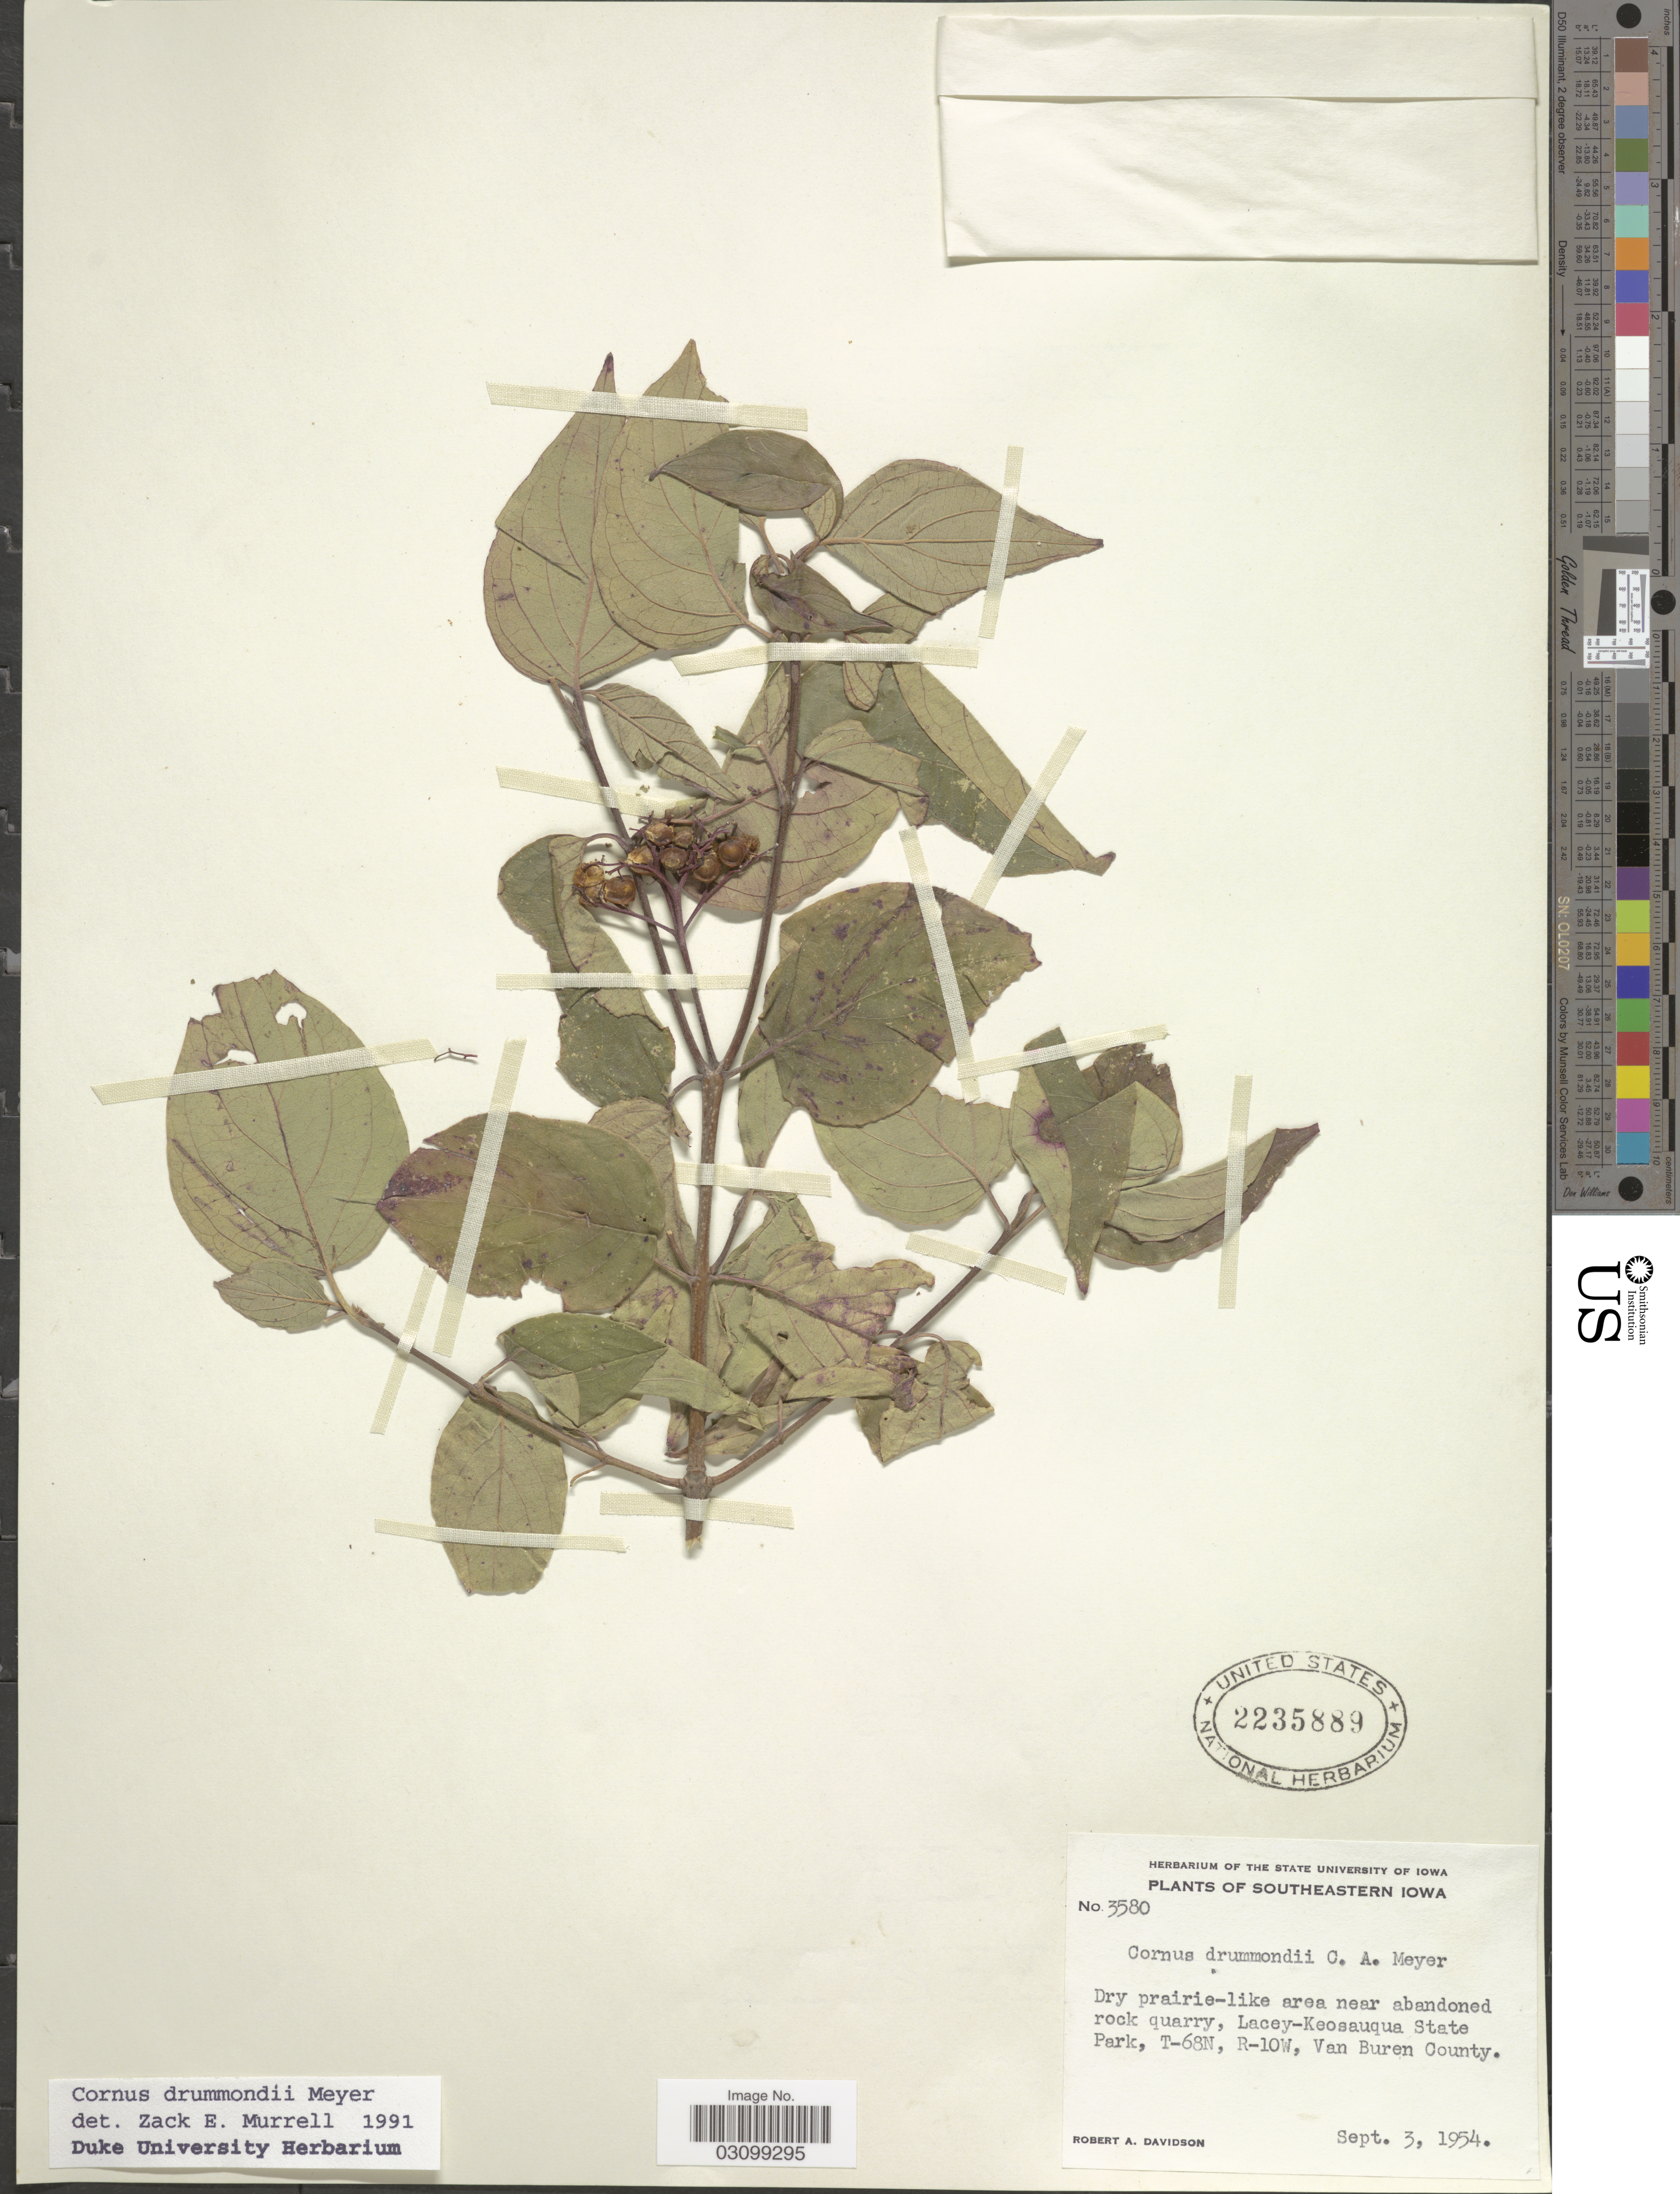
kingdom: Plantae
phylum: Tracheophyta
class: Magnoliopsida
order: Cornales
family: Cornaceae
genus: Cornus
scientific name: Cornus drummondii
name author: C.A. Mey.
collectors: R. A. Davidson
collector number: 3580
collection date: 1954-09-03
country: United States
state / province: Iowa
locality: Southeastern Iowa. Dry prairie-like area near abandoned rock quarry, Lacey-Keosauqua State Park, T-68N, R-10W, Van Buren County.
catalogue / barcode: US 2235889